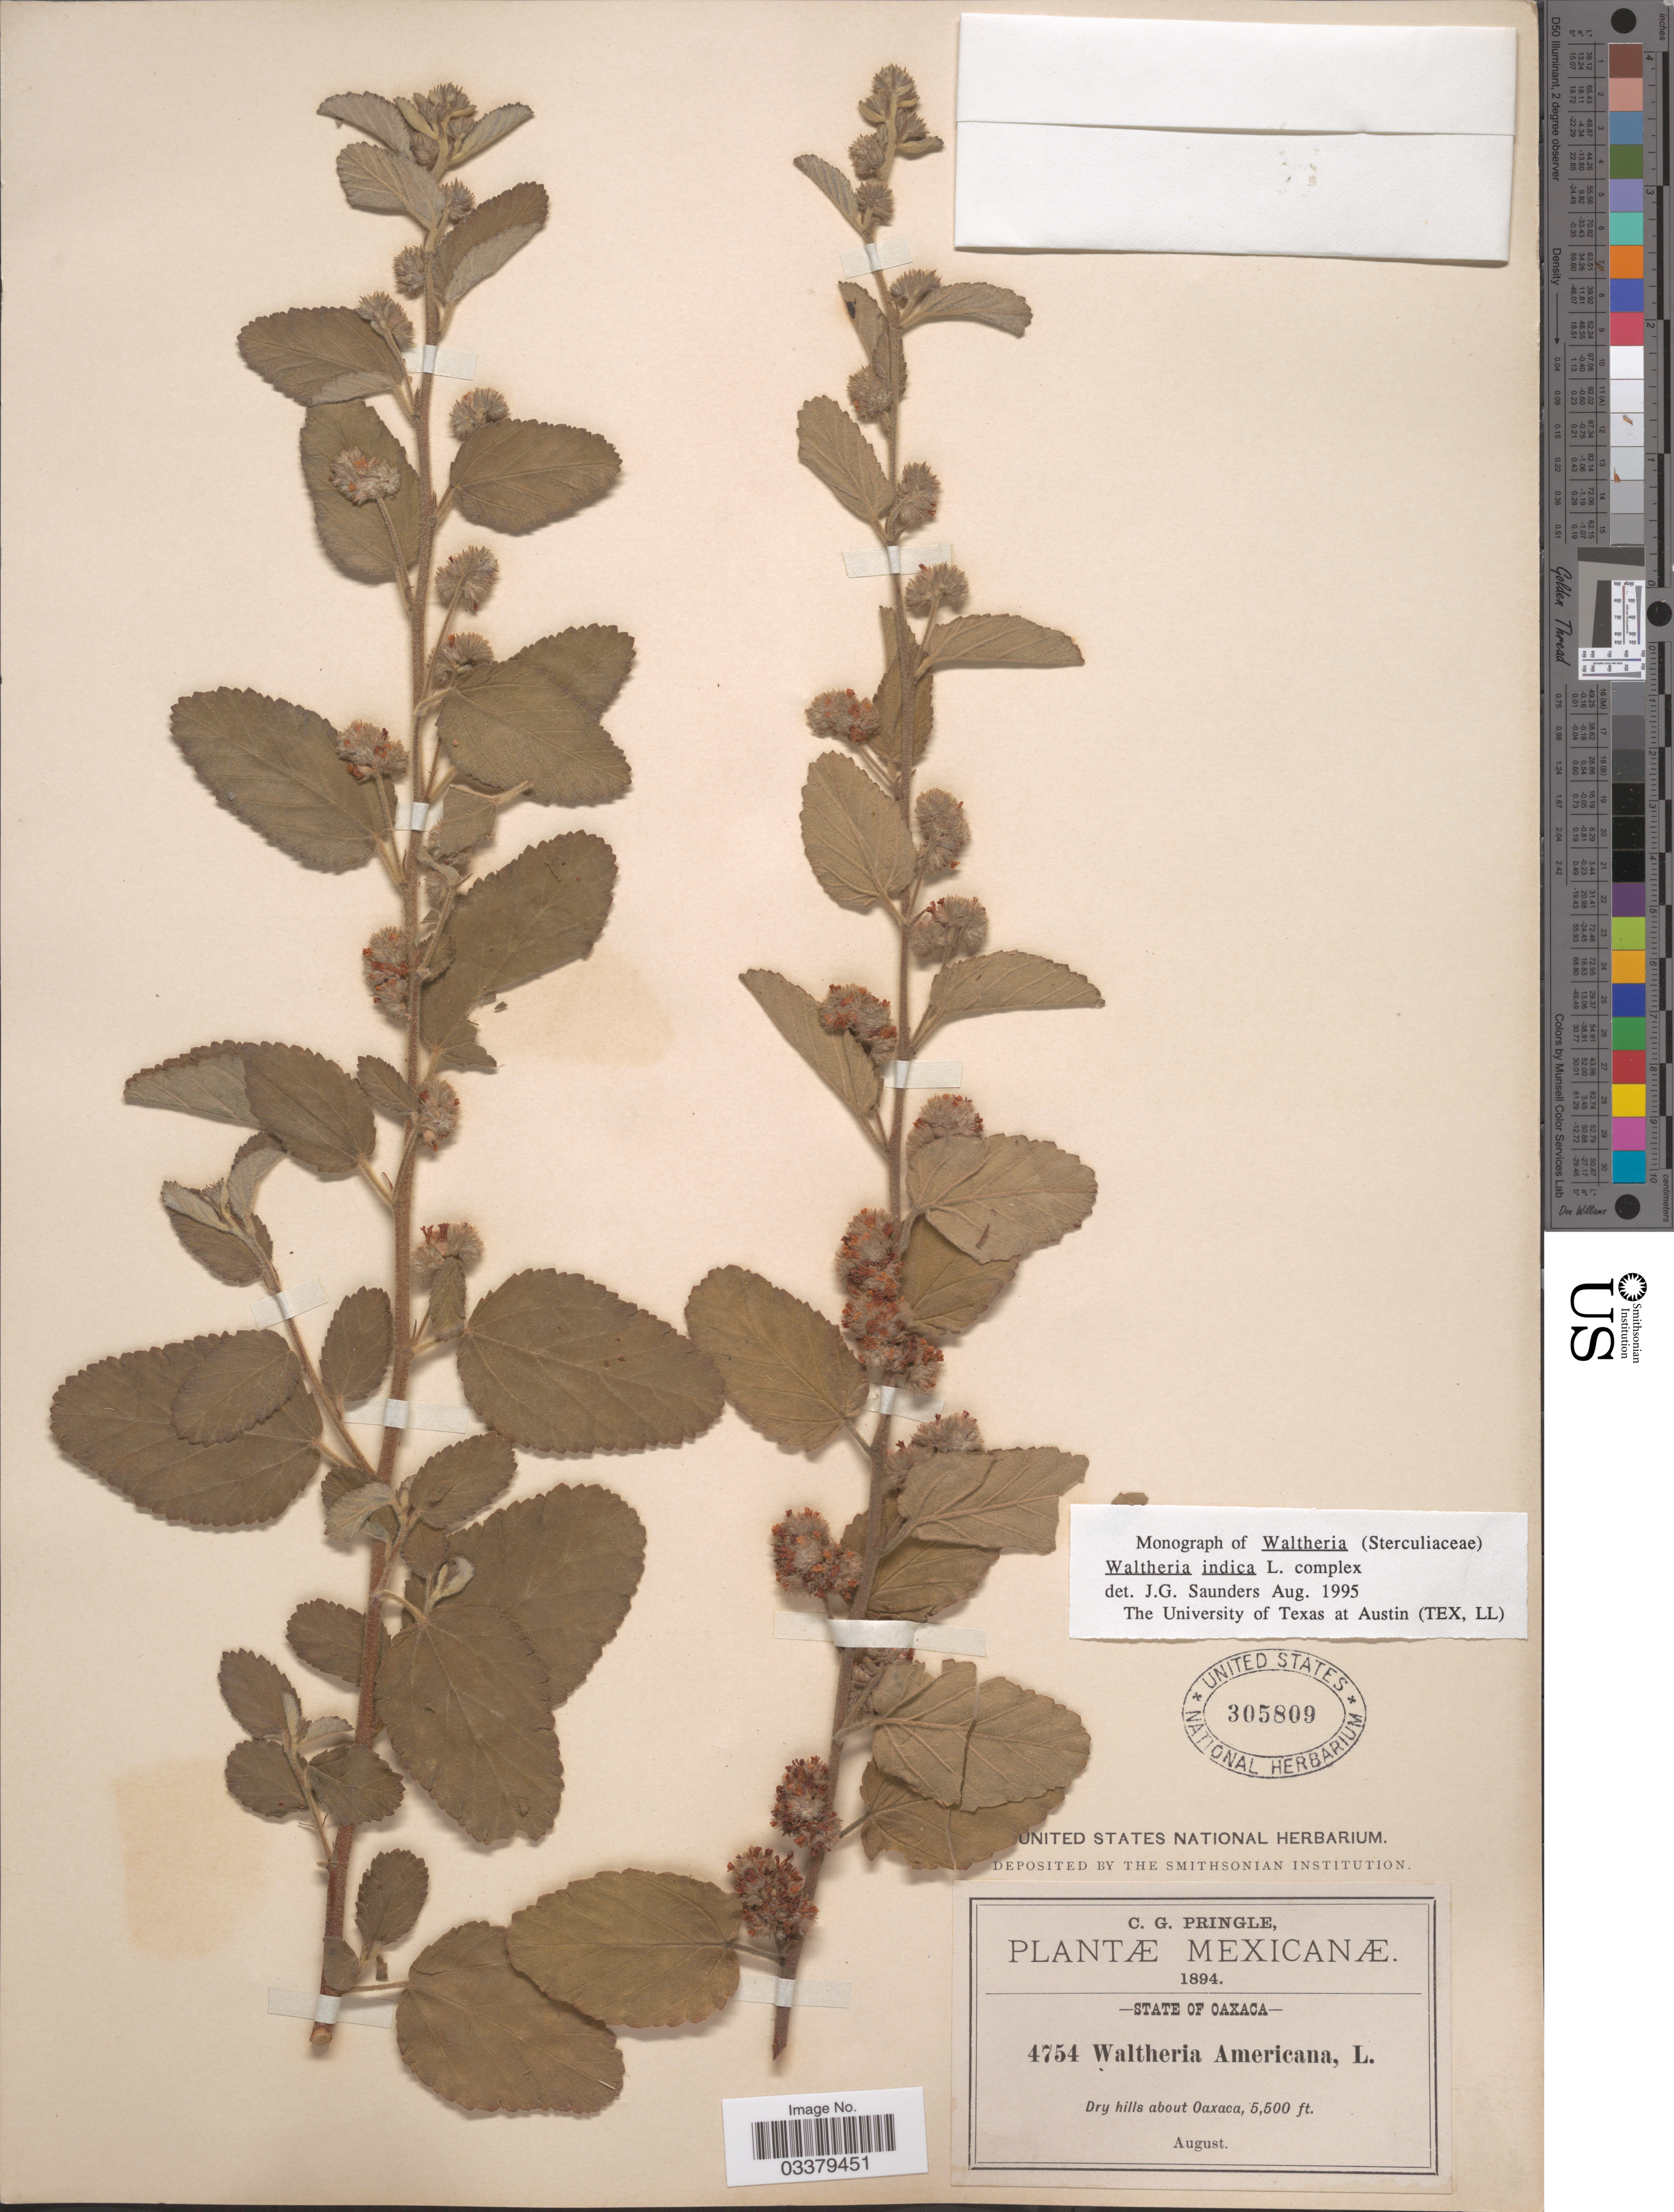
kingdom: Plantae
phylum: Tracheophyta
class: Magnoliopsida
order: Malvales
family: Malvaceae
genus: Waltheria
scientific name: Waltheria indica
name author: L.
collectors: C. G. Pringle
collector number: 4754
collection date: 1894-08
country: Mexico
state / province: Oaxaca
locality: Dry hills about Oaxaca.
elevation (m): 1676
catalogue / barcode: US 305809